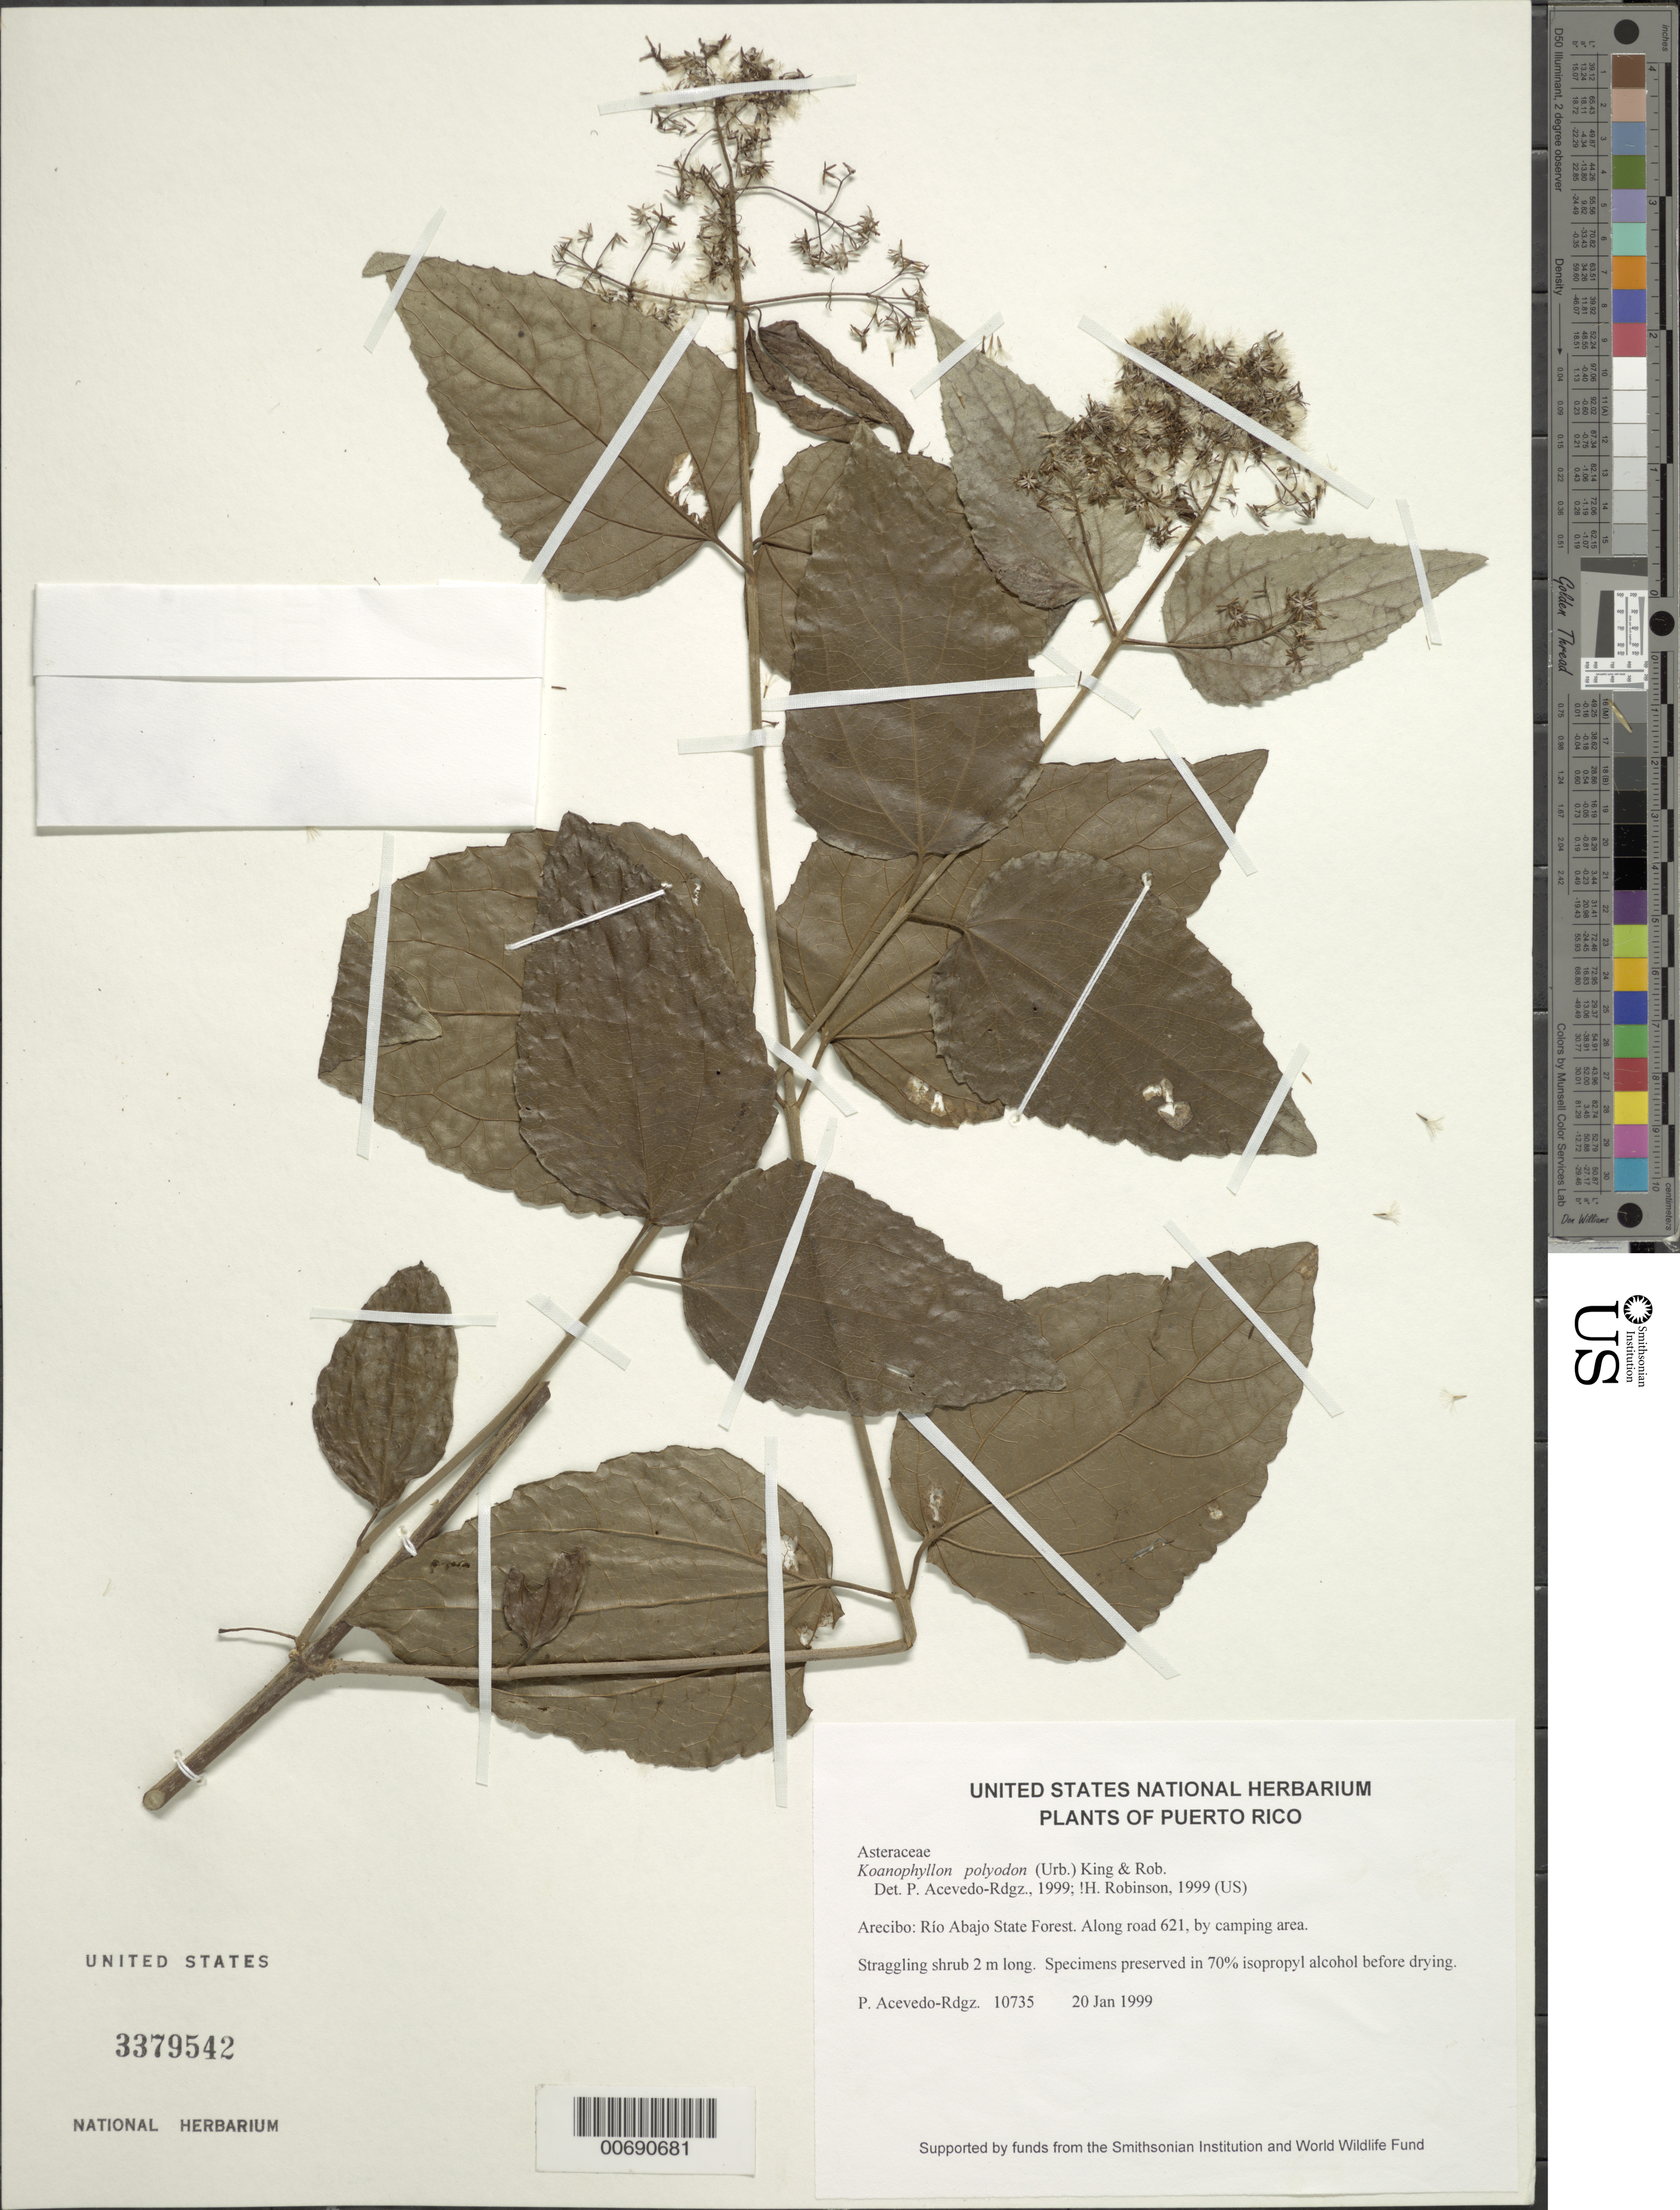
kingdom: Plantae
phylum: Tracheophyta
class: Magnoliopsida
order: Asterales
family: Asteraceae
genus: Koanophyllon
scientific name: Koanophyllon polyodon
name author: (Urb.) R.M. King & H. Rob.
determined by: Acevedo-Rodríguez, P., (BOT), Smithsonian Institution - National Museum of Natural History (UNITED STATES)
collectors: P. Acevedo-Rodr.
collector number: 10735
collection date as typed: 20 Jan 1999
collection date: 1999-01-20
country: Puerto Rico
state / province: Arecibo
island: Puerto Rico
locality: Arecibo; Río Abajo State Forest. Along road 621, by camping area.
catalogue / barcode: US 3379542